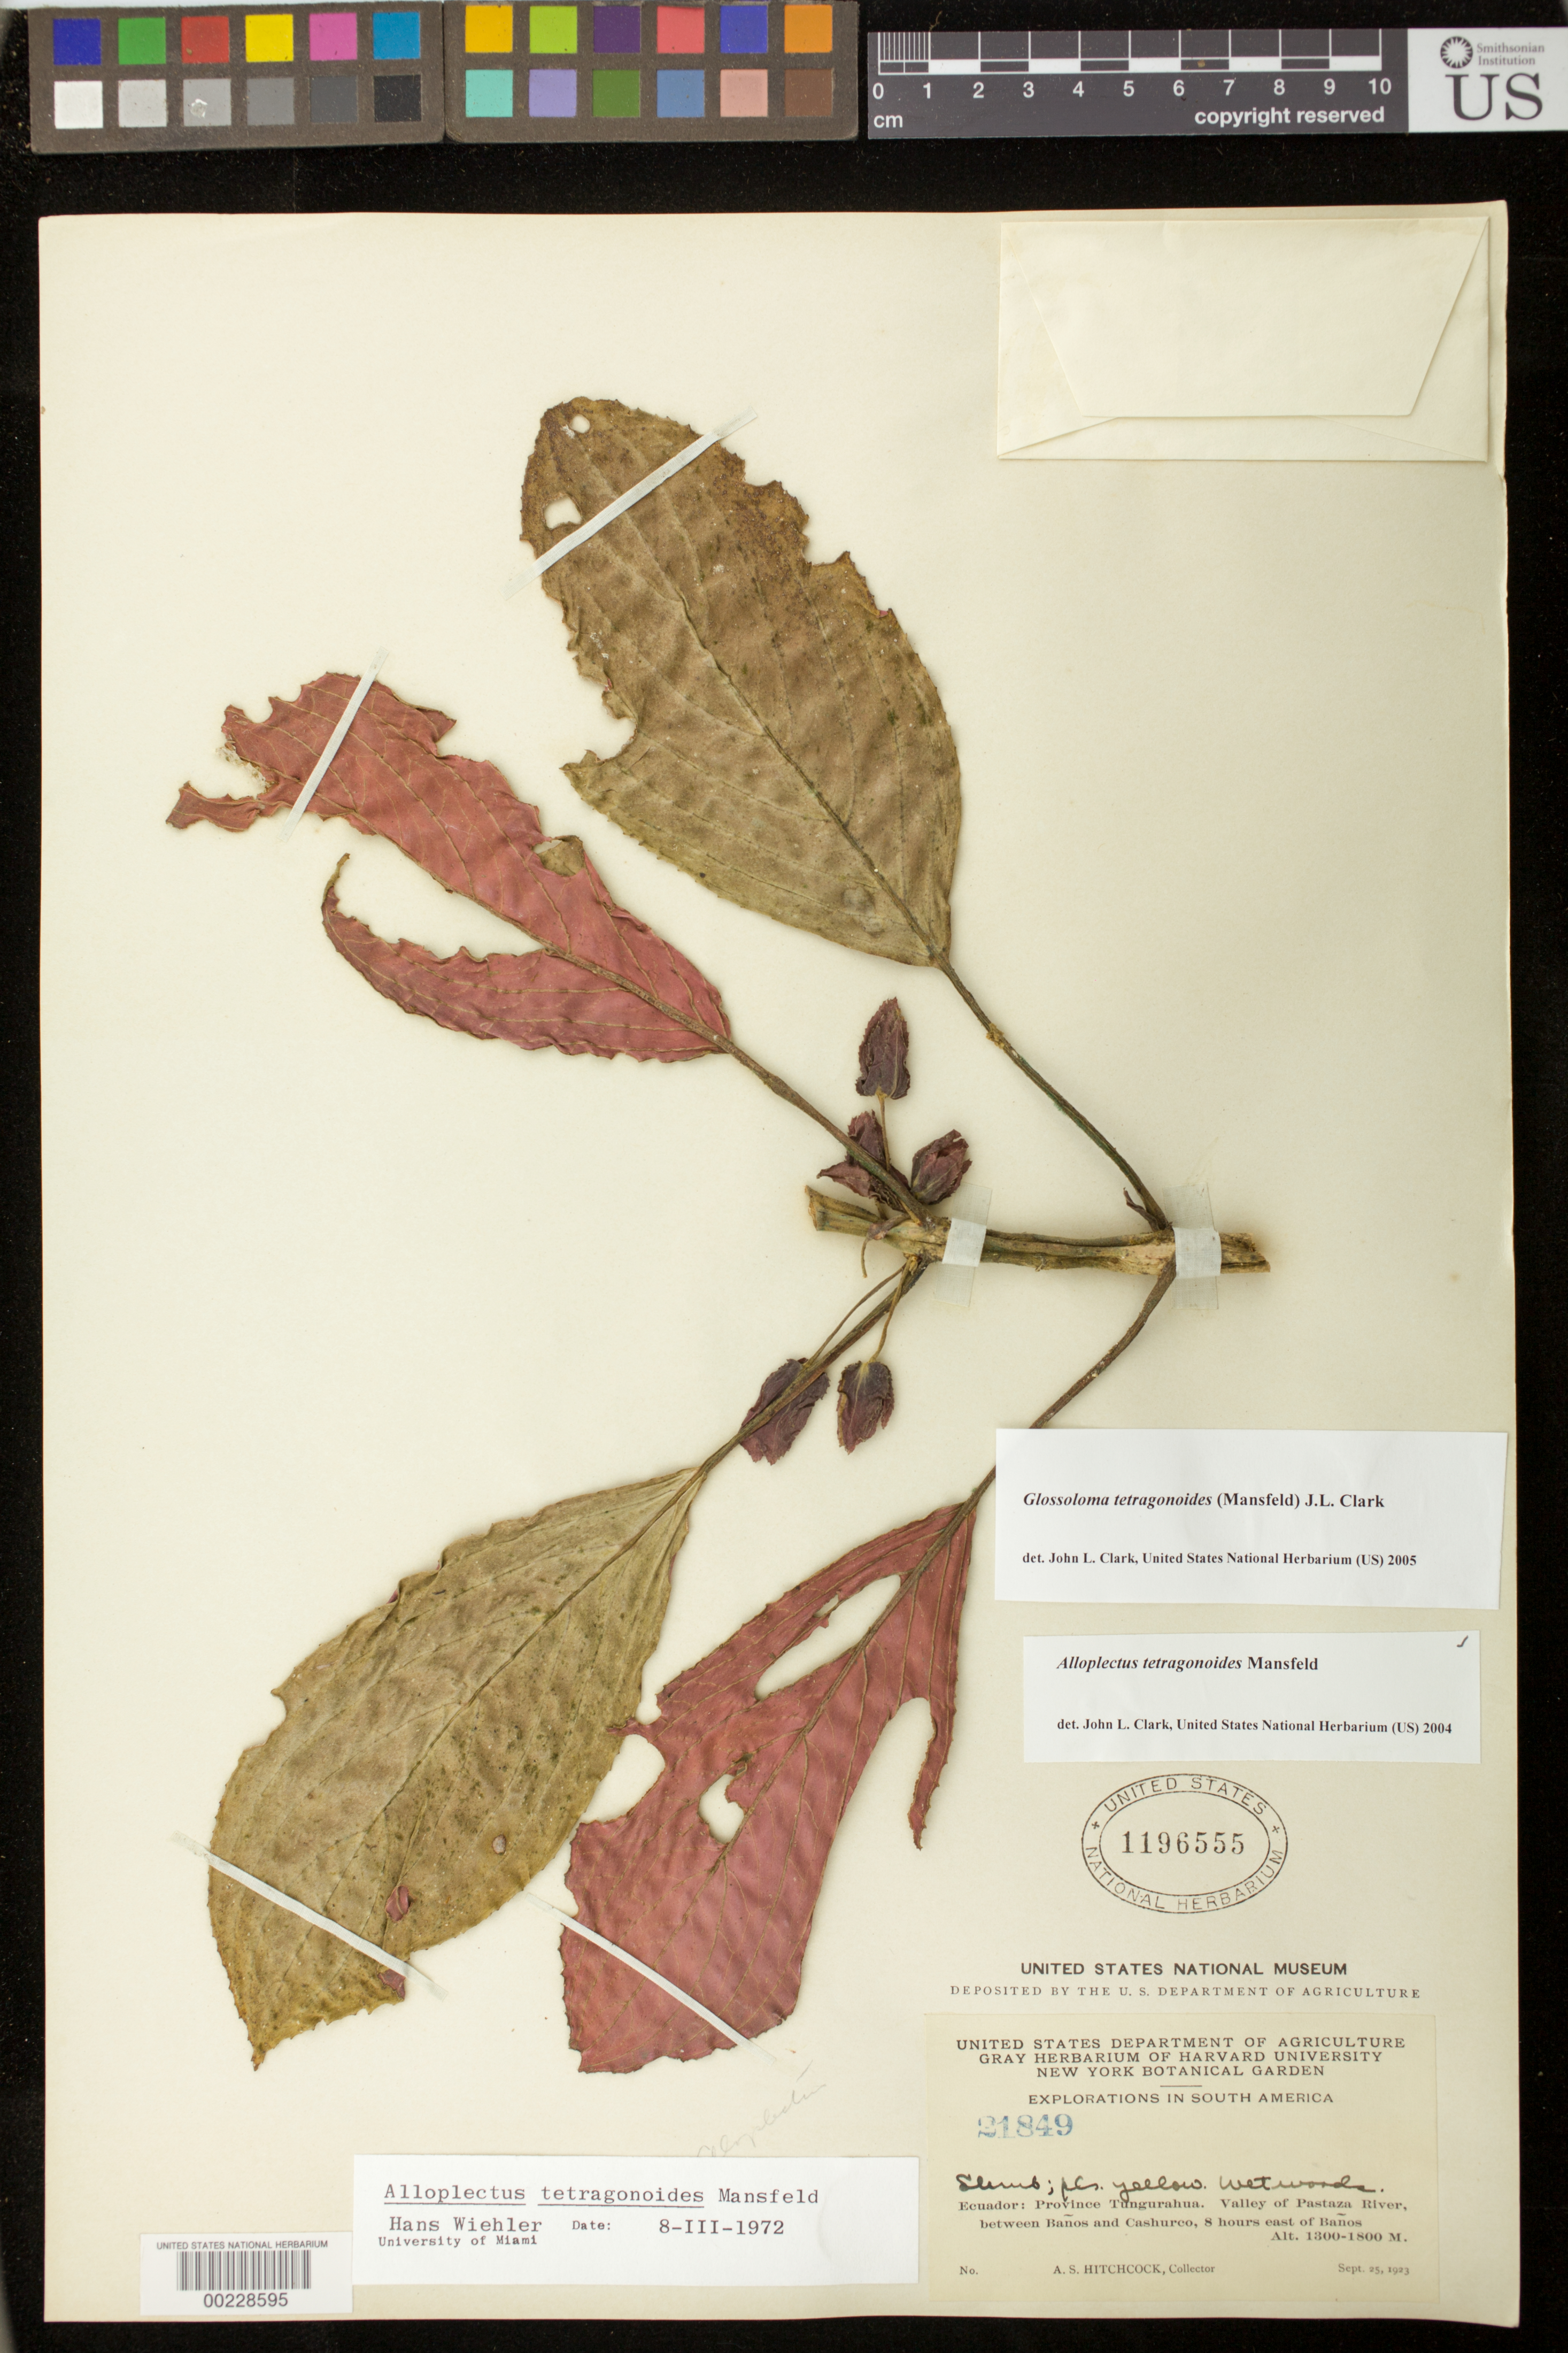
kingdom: Plantae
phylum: Tracheophyta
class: Magnoliopsida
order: Lamiales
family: Gesneriaceae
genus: Glossoloma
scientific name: Glossoloma tetragonoides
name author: (Mansf.) J.L. Clark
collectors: A. S. Hitchcock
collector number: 21849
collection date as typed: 25 Sep 1923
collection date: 1923-09-25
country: Ecuador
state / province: Tungurahua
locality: Valley of Pastaza River, between Baños and Cashurco, 8 hrs E of Baños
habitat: Wet woods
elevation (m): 1300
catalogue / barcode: US 1196555